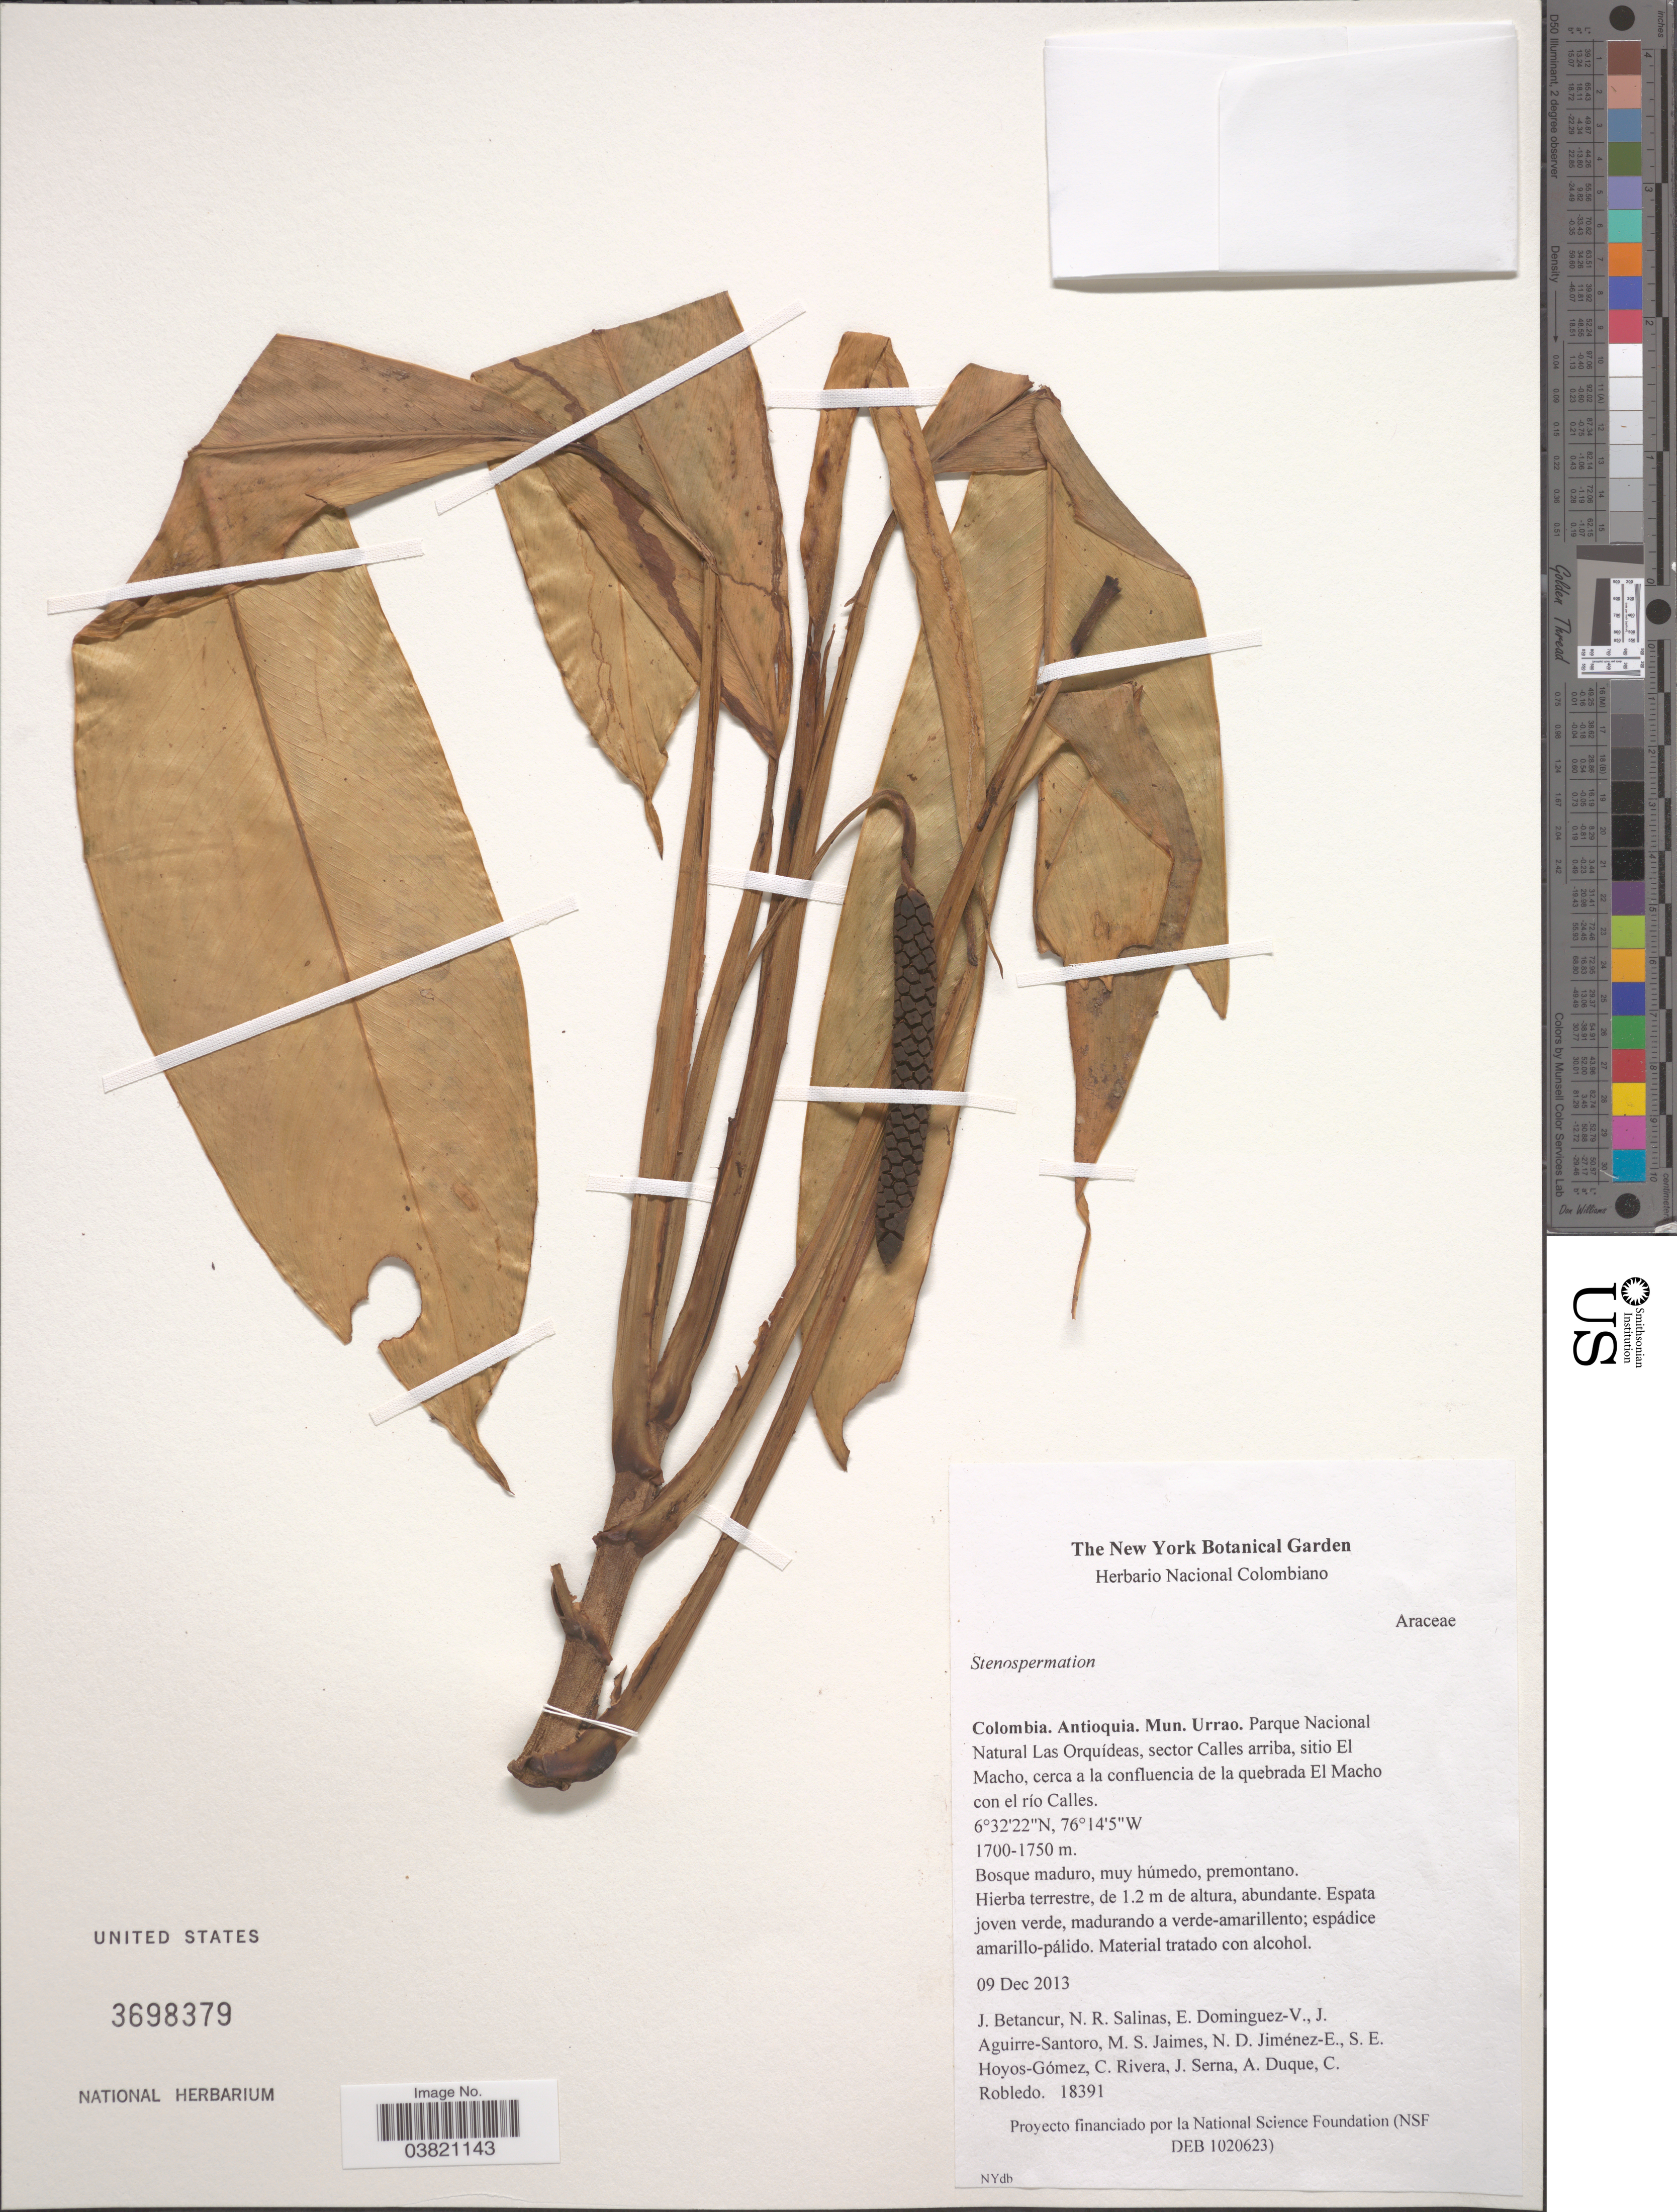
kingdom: Plantae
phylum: Tracheophyta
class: Liliopsida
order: Alismatales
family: Araceae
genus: Stenospermation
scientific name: Stenospermation sp.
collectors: J. Betancur, N. Salinas, E. Dominguez-V., J. Aguirre-Santoro & et al.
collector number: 18391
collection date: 2013-12-09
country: Colombia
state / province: Antioquia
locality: Mun. Urrao. Parque Nacional Natural Las Orquídeas, sector Calles arriba, sitio El Macho, cerca a la confluencia de la quebrada El Macho con el río Calles.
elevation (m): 1700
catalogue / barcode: US 3698379